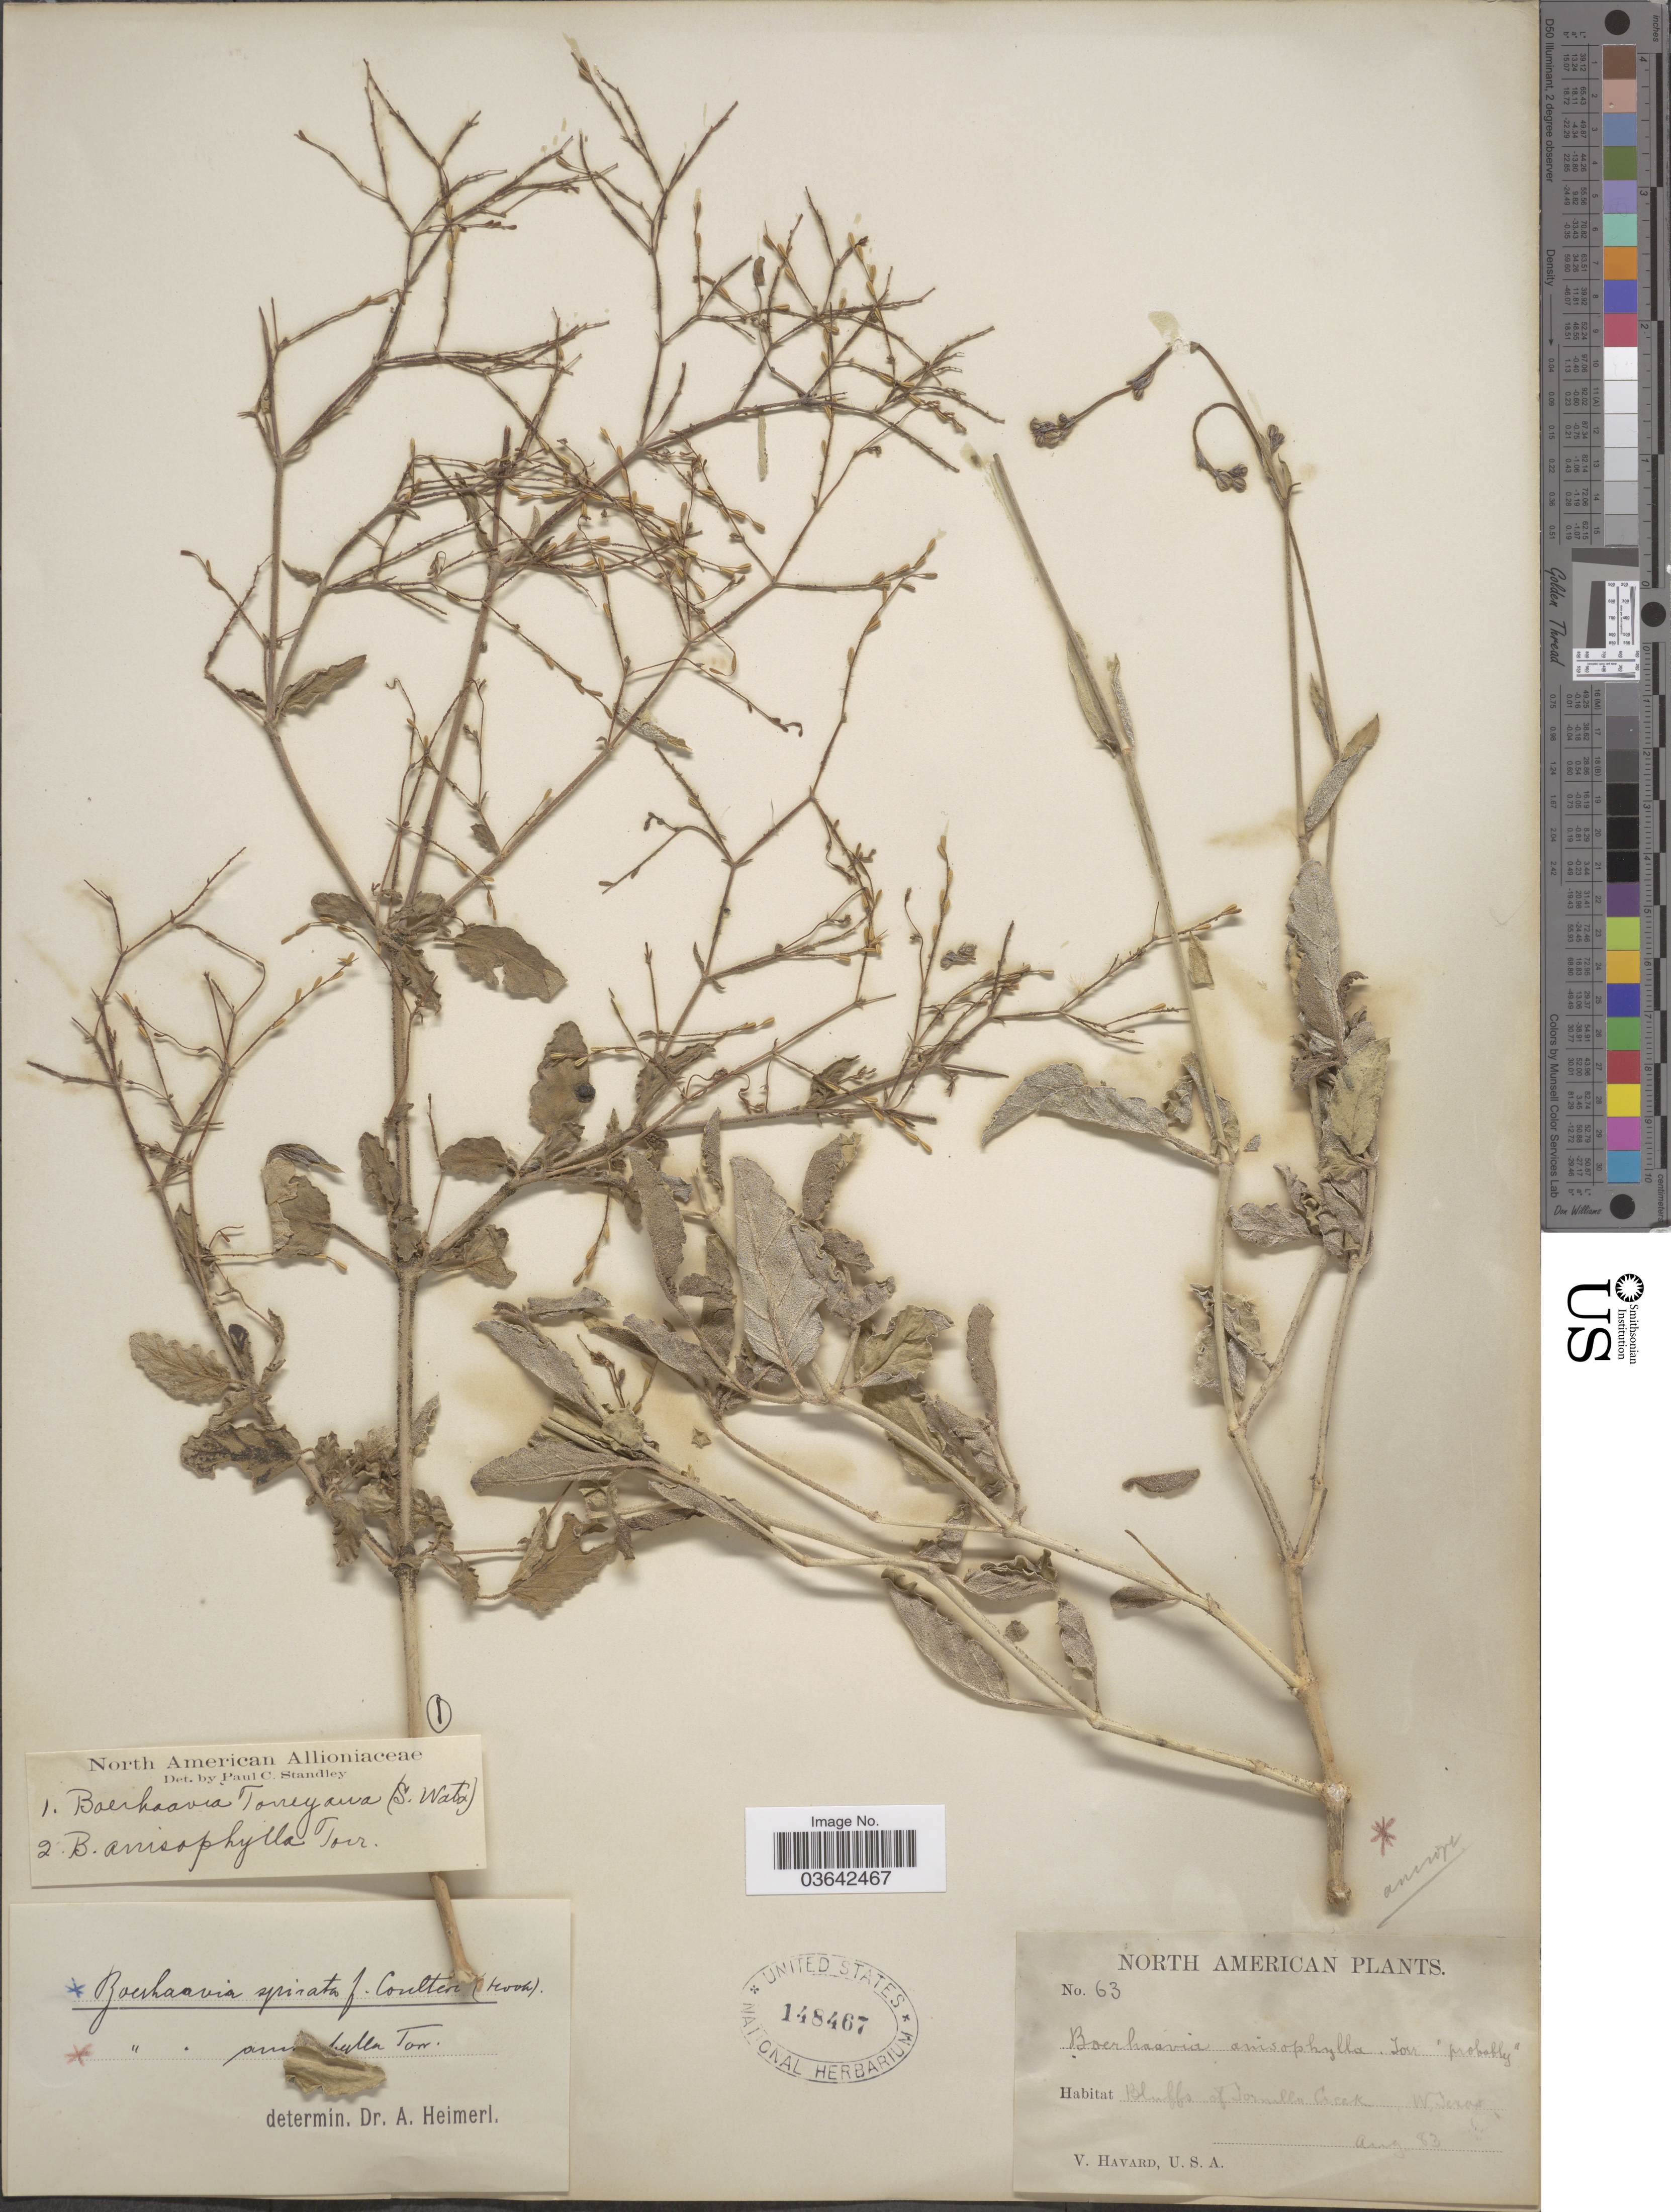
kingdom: Plantae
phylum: Tracheophyta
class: Magnoliopsida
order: Caryophyllales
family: Nyctaginaceae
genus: Boerhavia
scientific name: Boerhavia anisophylla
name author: Torr. in Emory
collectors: V. Havard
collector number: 63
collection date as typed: Transcribed d/m/y: /8/83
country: United States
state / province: Texas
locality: Bluffs of Tornillo Creek, W. Texas.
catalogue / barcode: US 148467